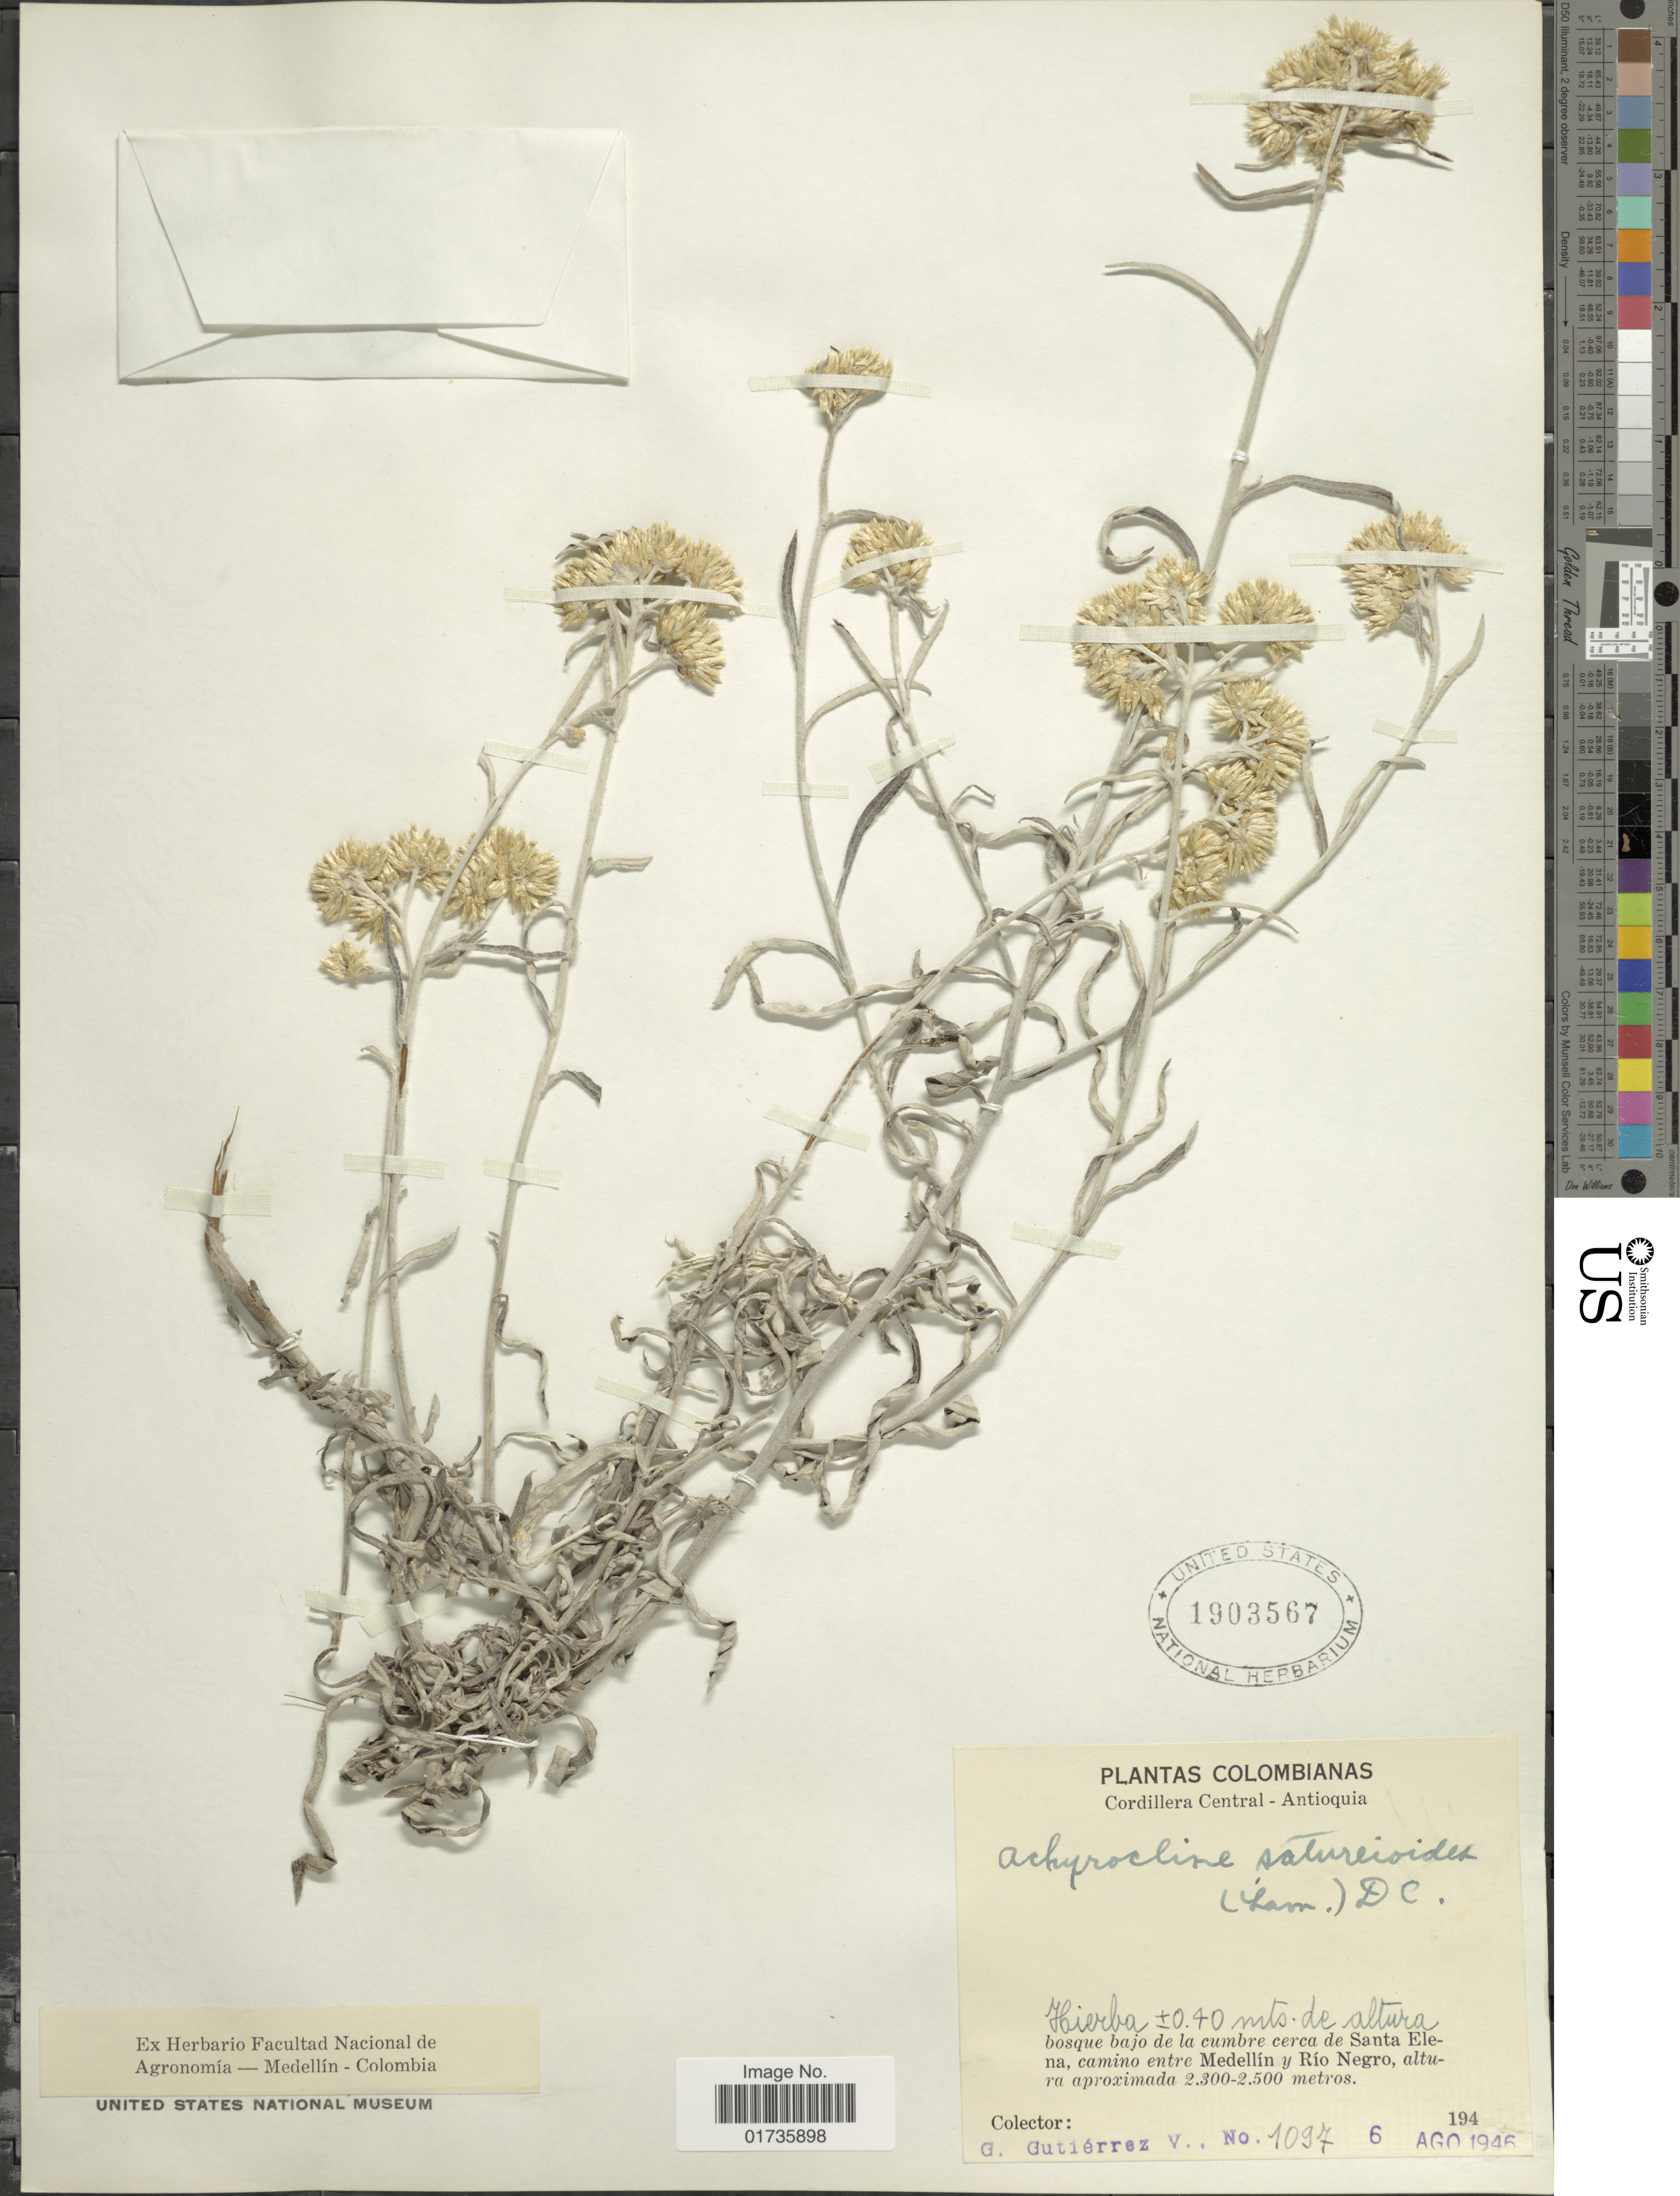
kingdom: Plantae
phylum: Tracheophyta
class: Magnoliopsida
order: Asterales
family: Asteraceae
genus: Achyrocline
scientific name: Achyrocline satureioides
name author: (Lam.) DC.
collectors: G. Gutiérrez V.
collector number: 1097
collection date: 1946-08-06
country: Colombia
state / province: Antioquia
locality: Cordillera Central. bosque bajo de la cumbre cerca de Santa Elena, camino entre Medellín y Río Negro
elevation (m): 2300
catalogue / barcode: US 1903567